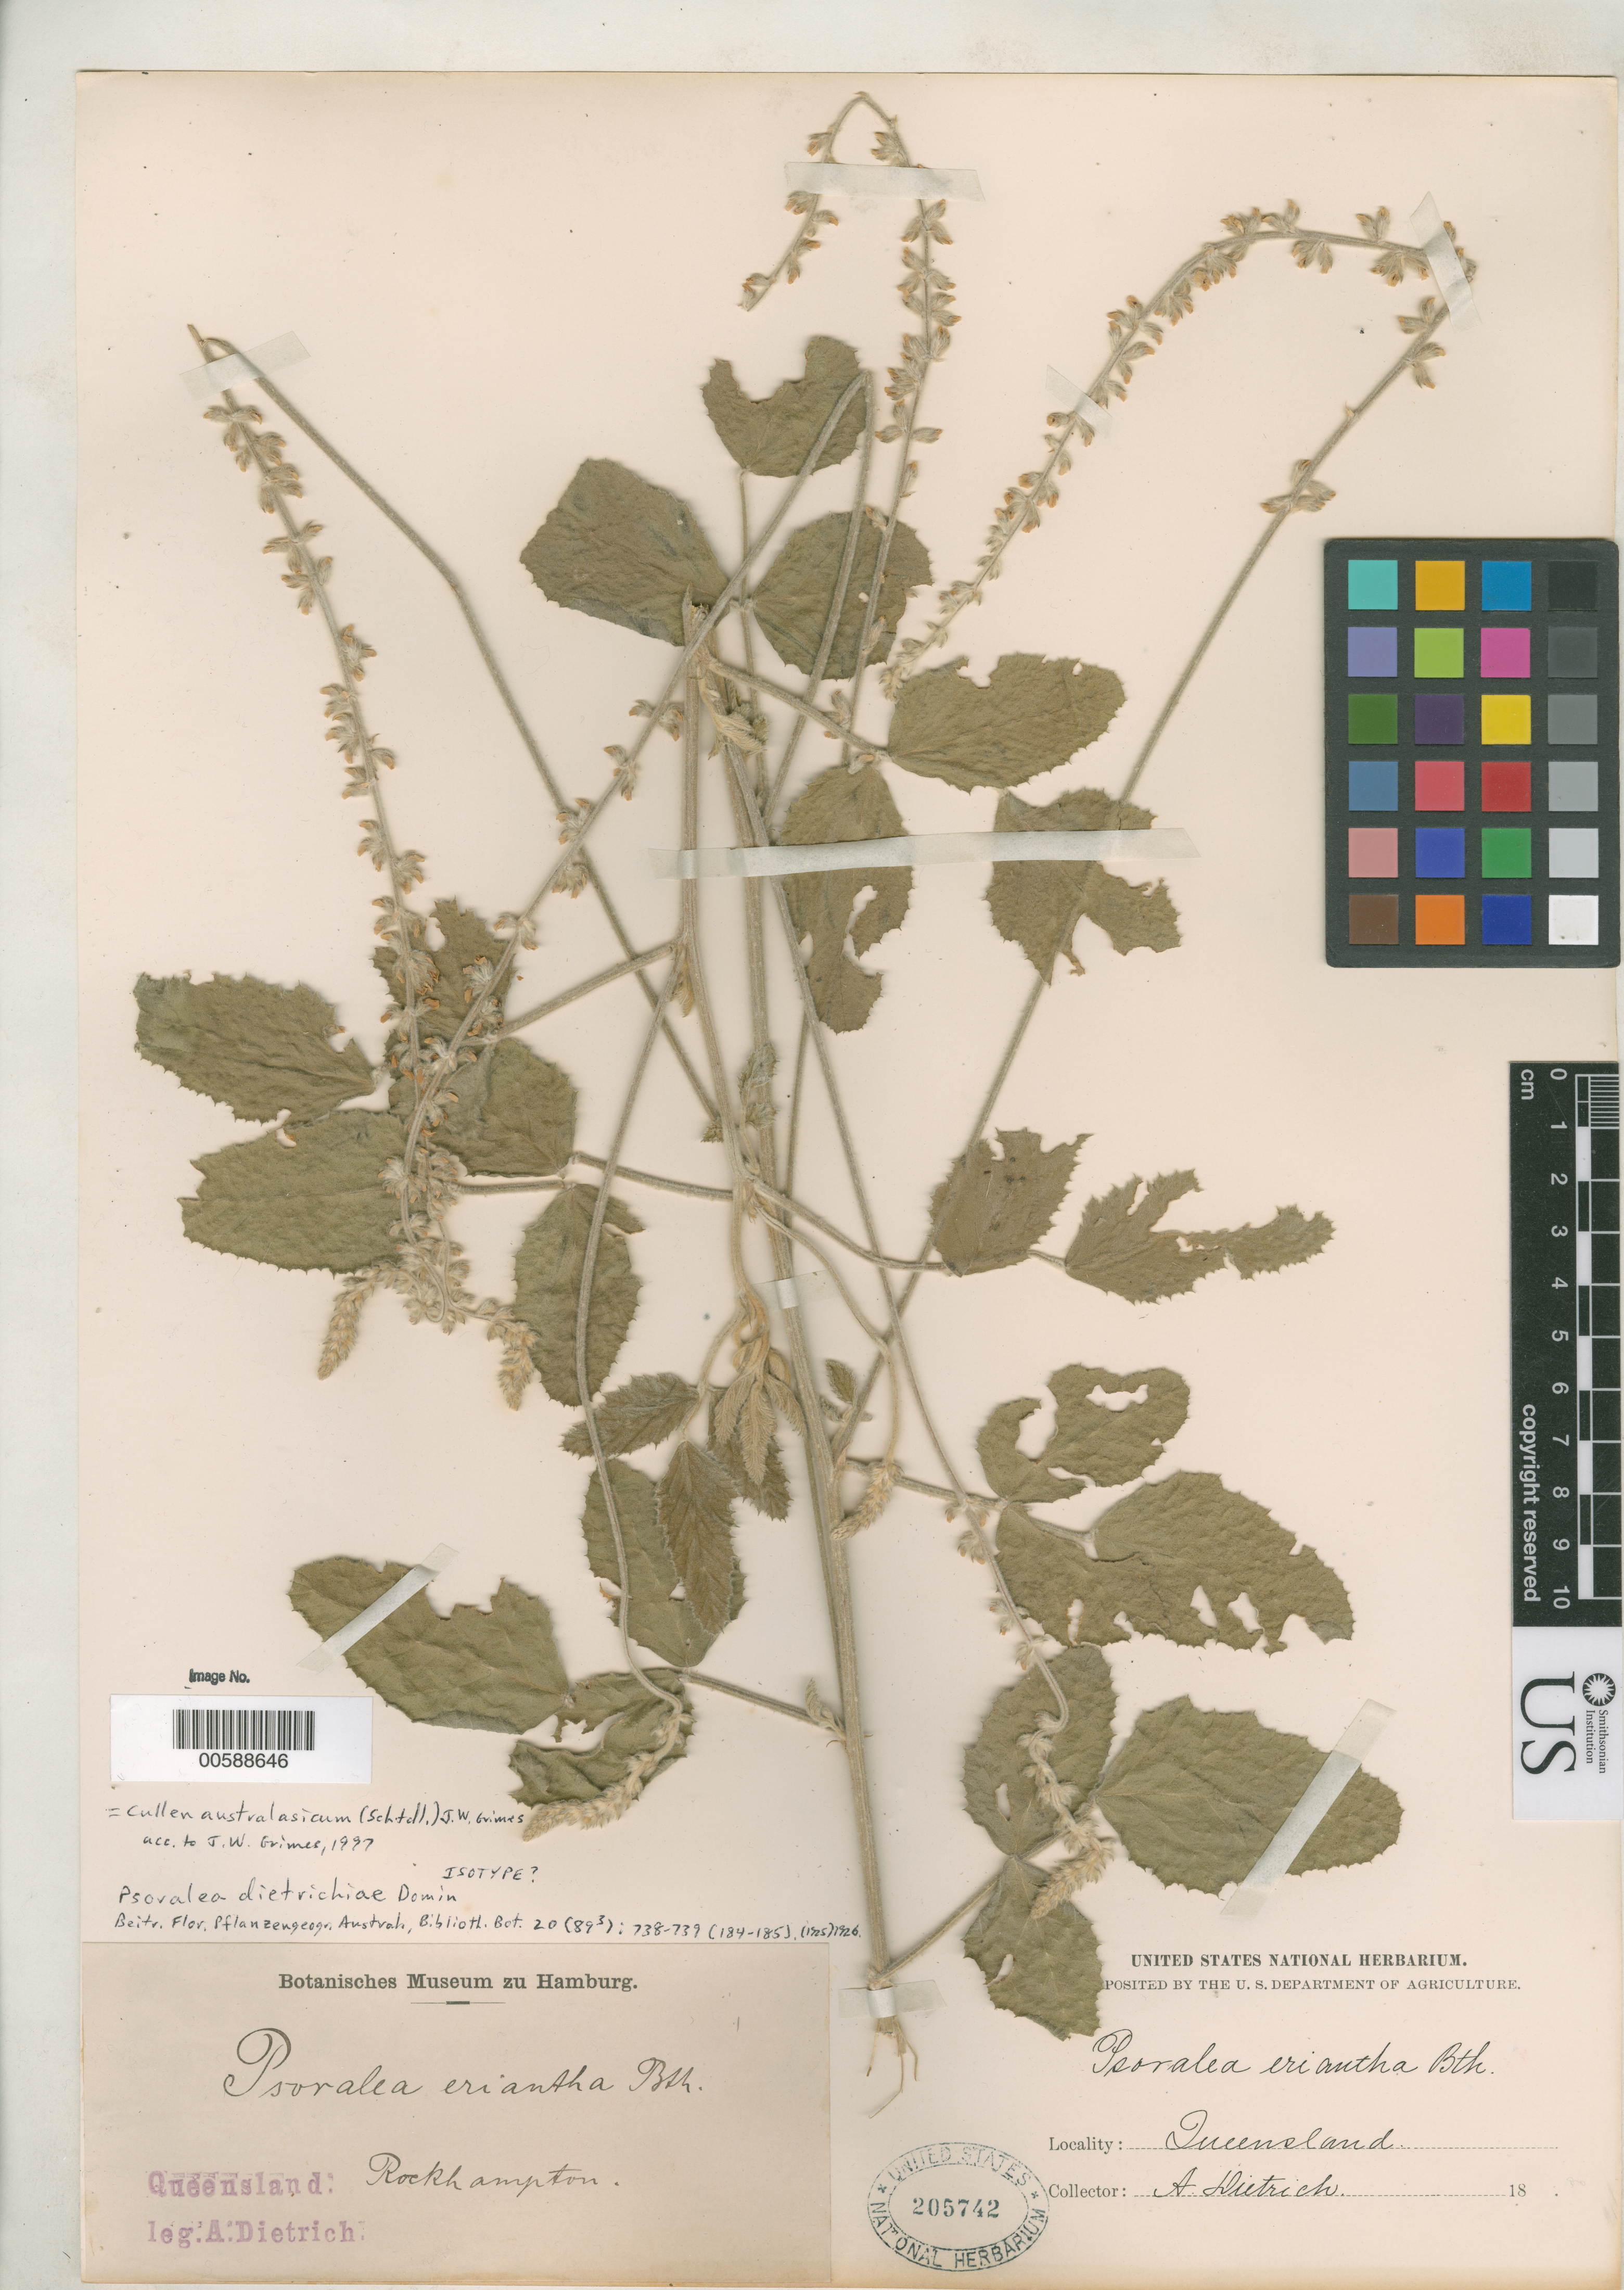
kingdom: Plantae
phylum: Tracheophyta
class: Magnoliopsida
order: Fabales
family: Fabaceae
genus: Psoralea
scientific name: Psoralea dietrichiae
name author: Domin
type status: Possible Isotype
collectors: A. Dietrich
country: Australia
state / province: Queensland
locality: Rockhampton.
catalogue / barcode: US 205742